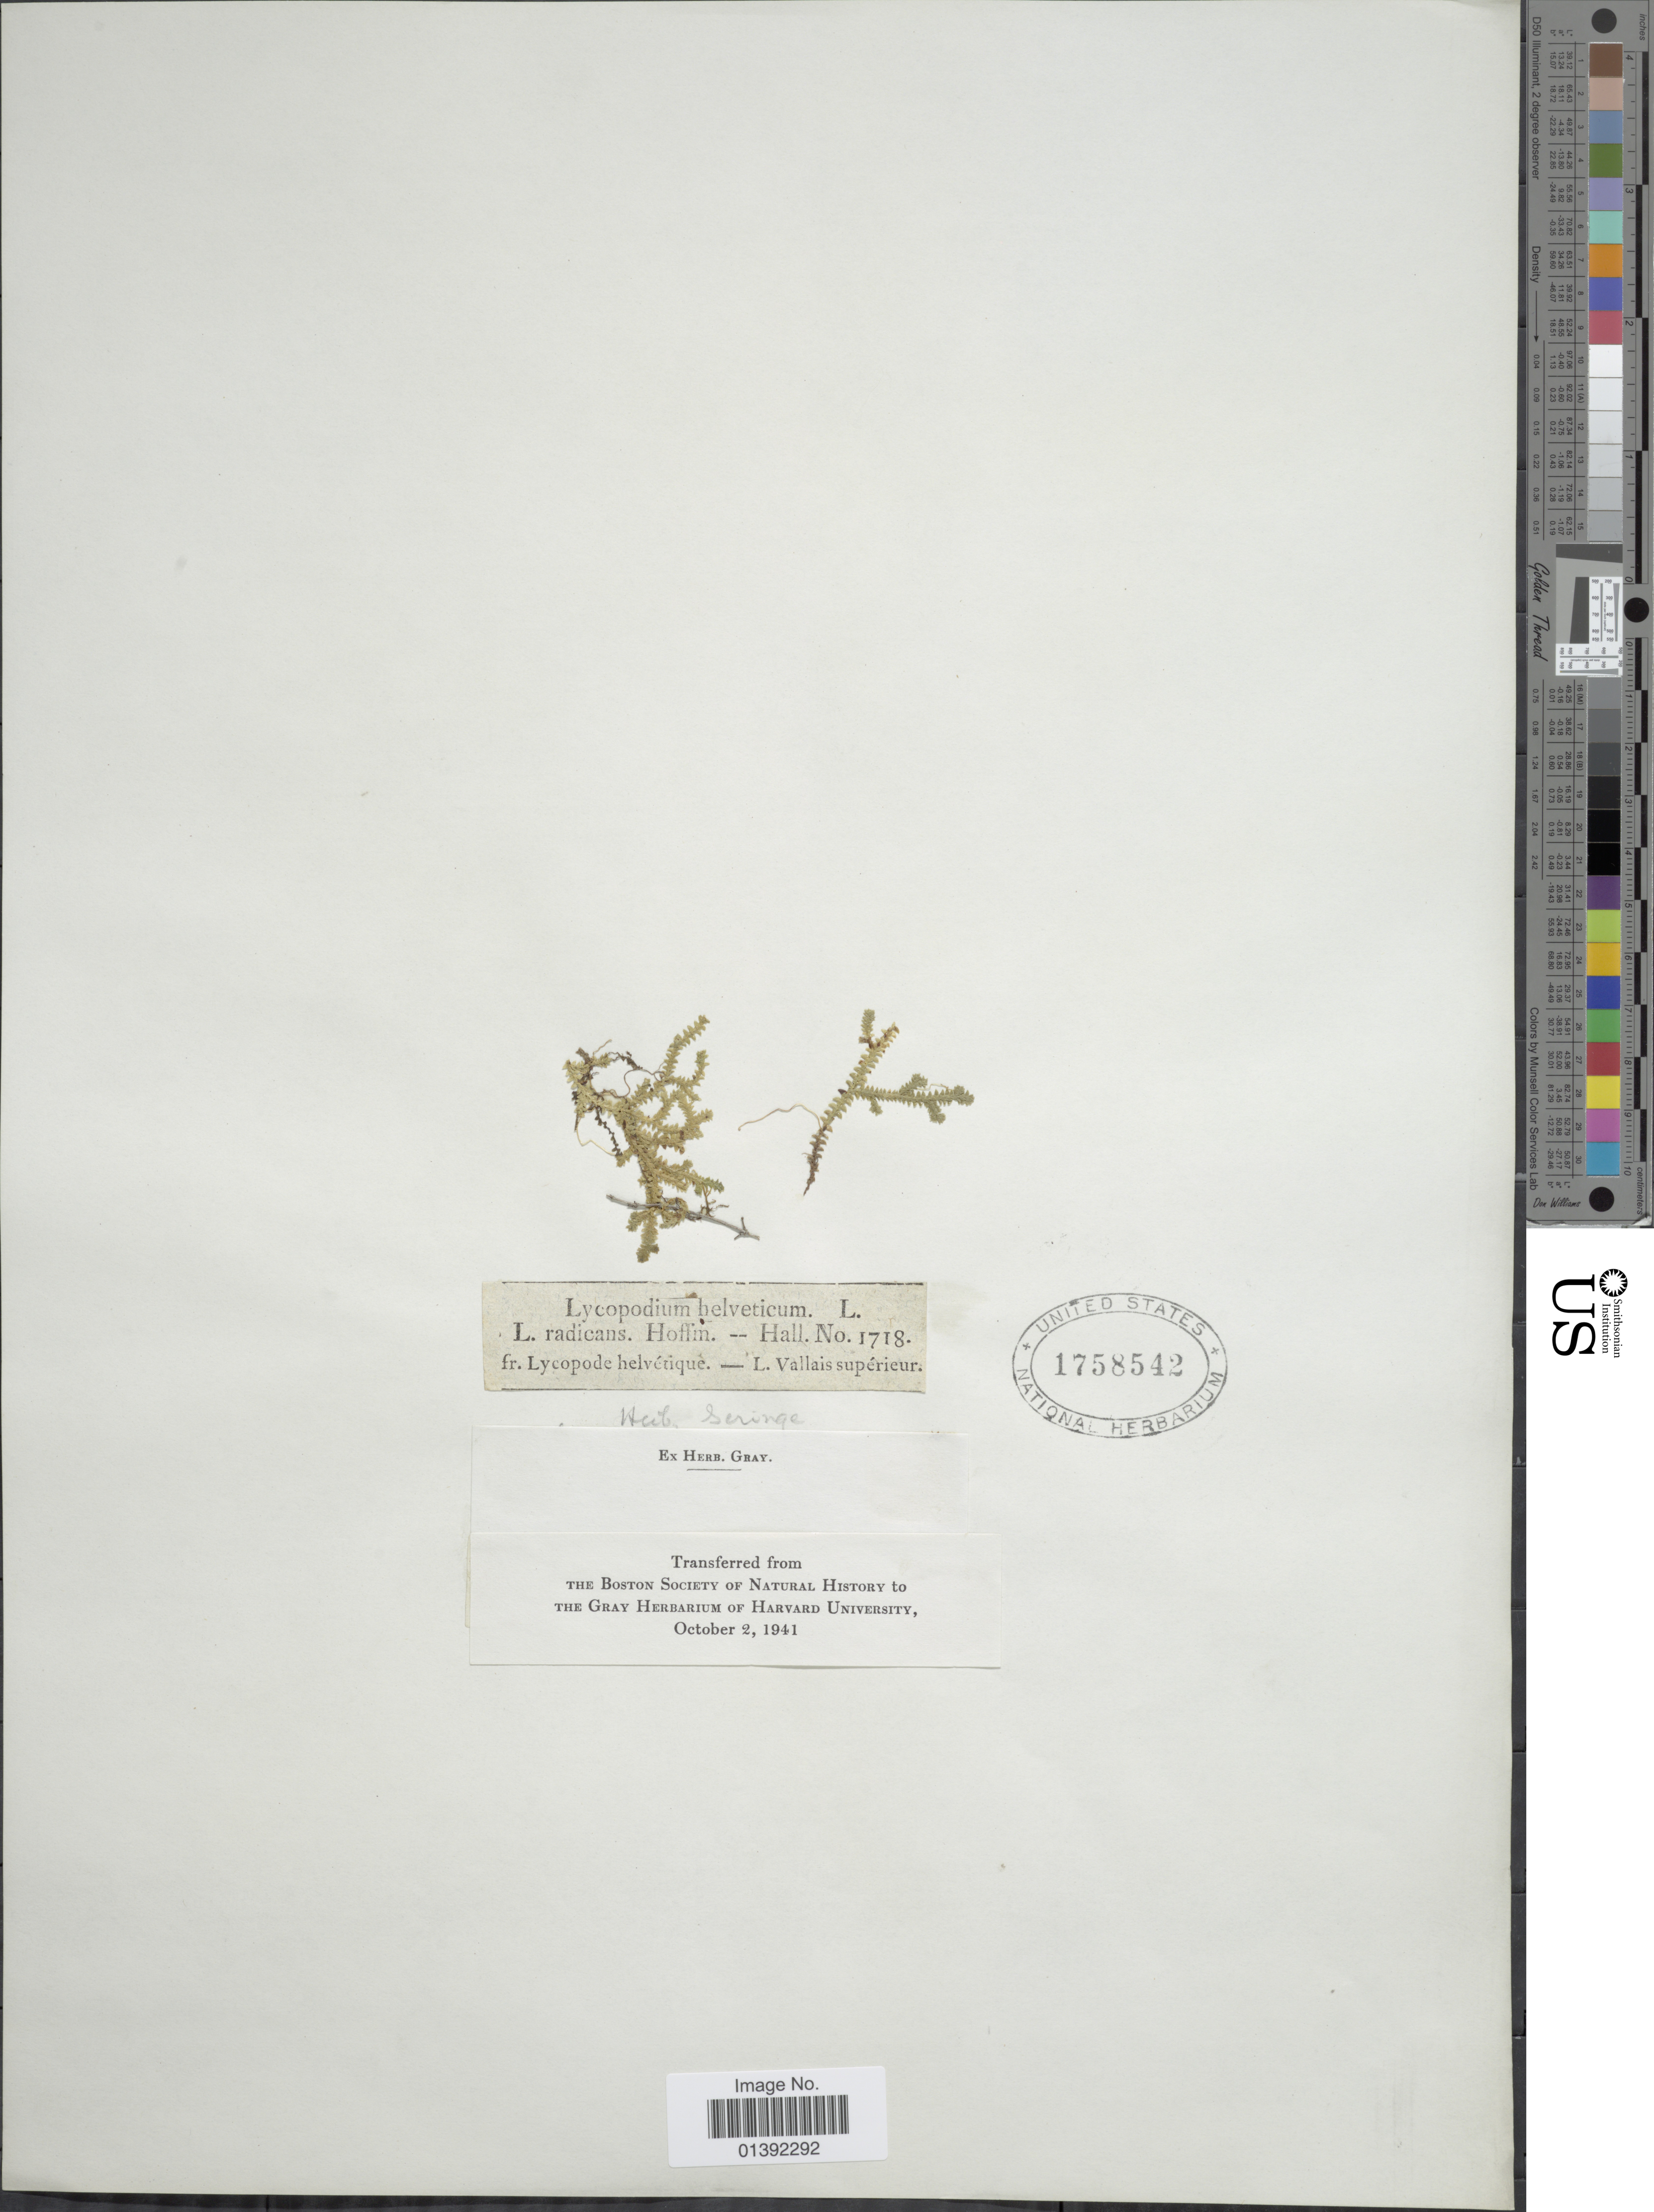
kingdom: Plantae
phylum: Tracheophyta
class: Lycopodiopsida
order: Selaginellales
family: Selaginellaceae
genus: Selaginella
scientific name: Selaginella helvetica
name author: (L.) Spring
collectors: ex herb. Seringe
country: Switzerland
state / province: Valais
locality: L. Vallais superieur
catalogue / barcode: US 1758542